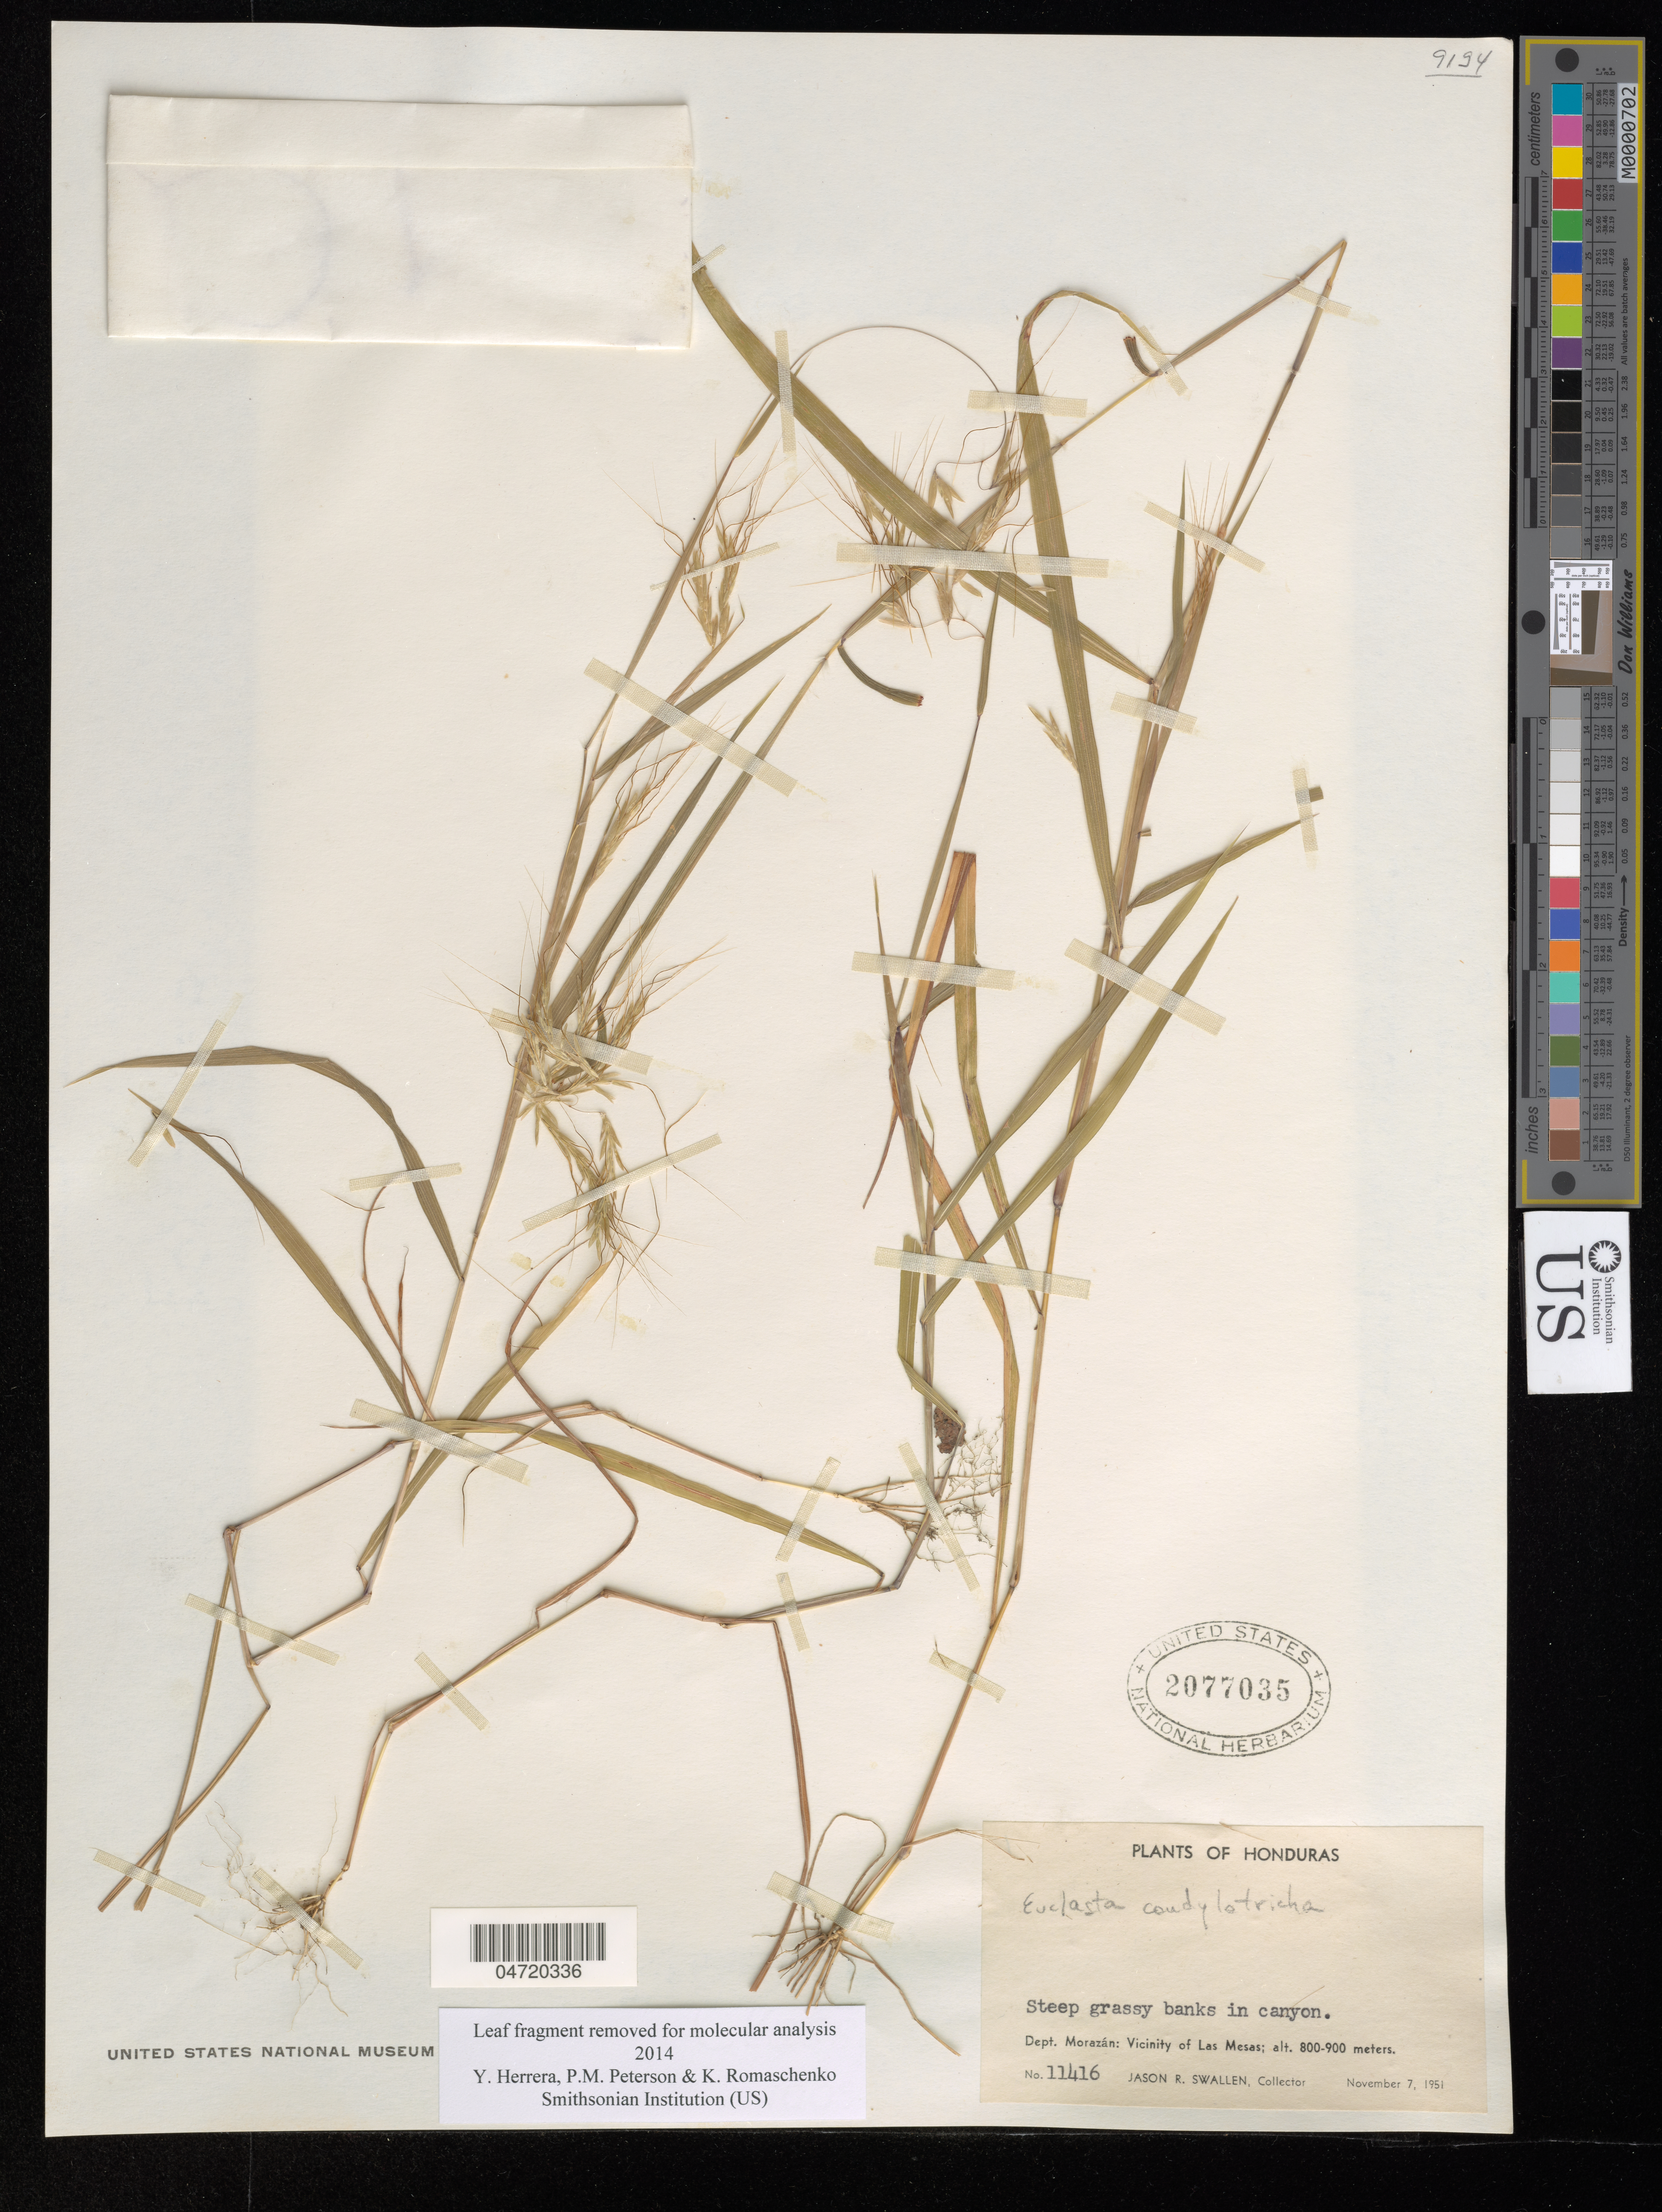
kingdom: Plantae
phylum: Tracheophyta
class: Liliopsida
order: Poales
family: Poaceae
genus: Euclasta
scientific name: Euclasta condylotricha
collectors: J. R. Swallen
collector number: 11416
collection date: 1951-11-07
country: Honduras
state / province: Fco. Morazán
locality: Steep grassy banks in canyon. Dept. Morazán: Vicinity of Las Mesas.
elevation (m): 800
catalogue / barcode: US 2077035